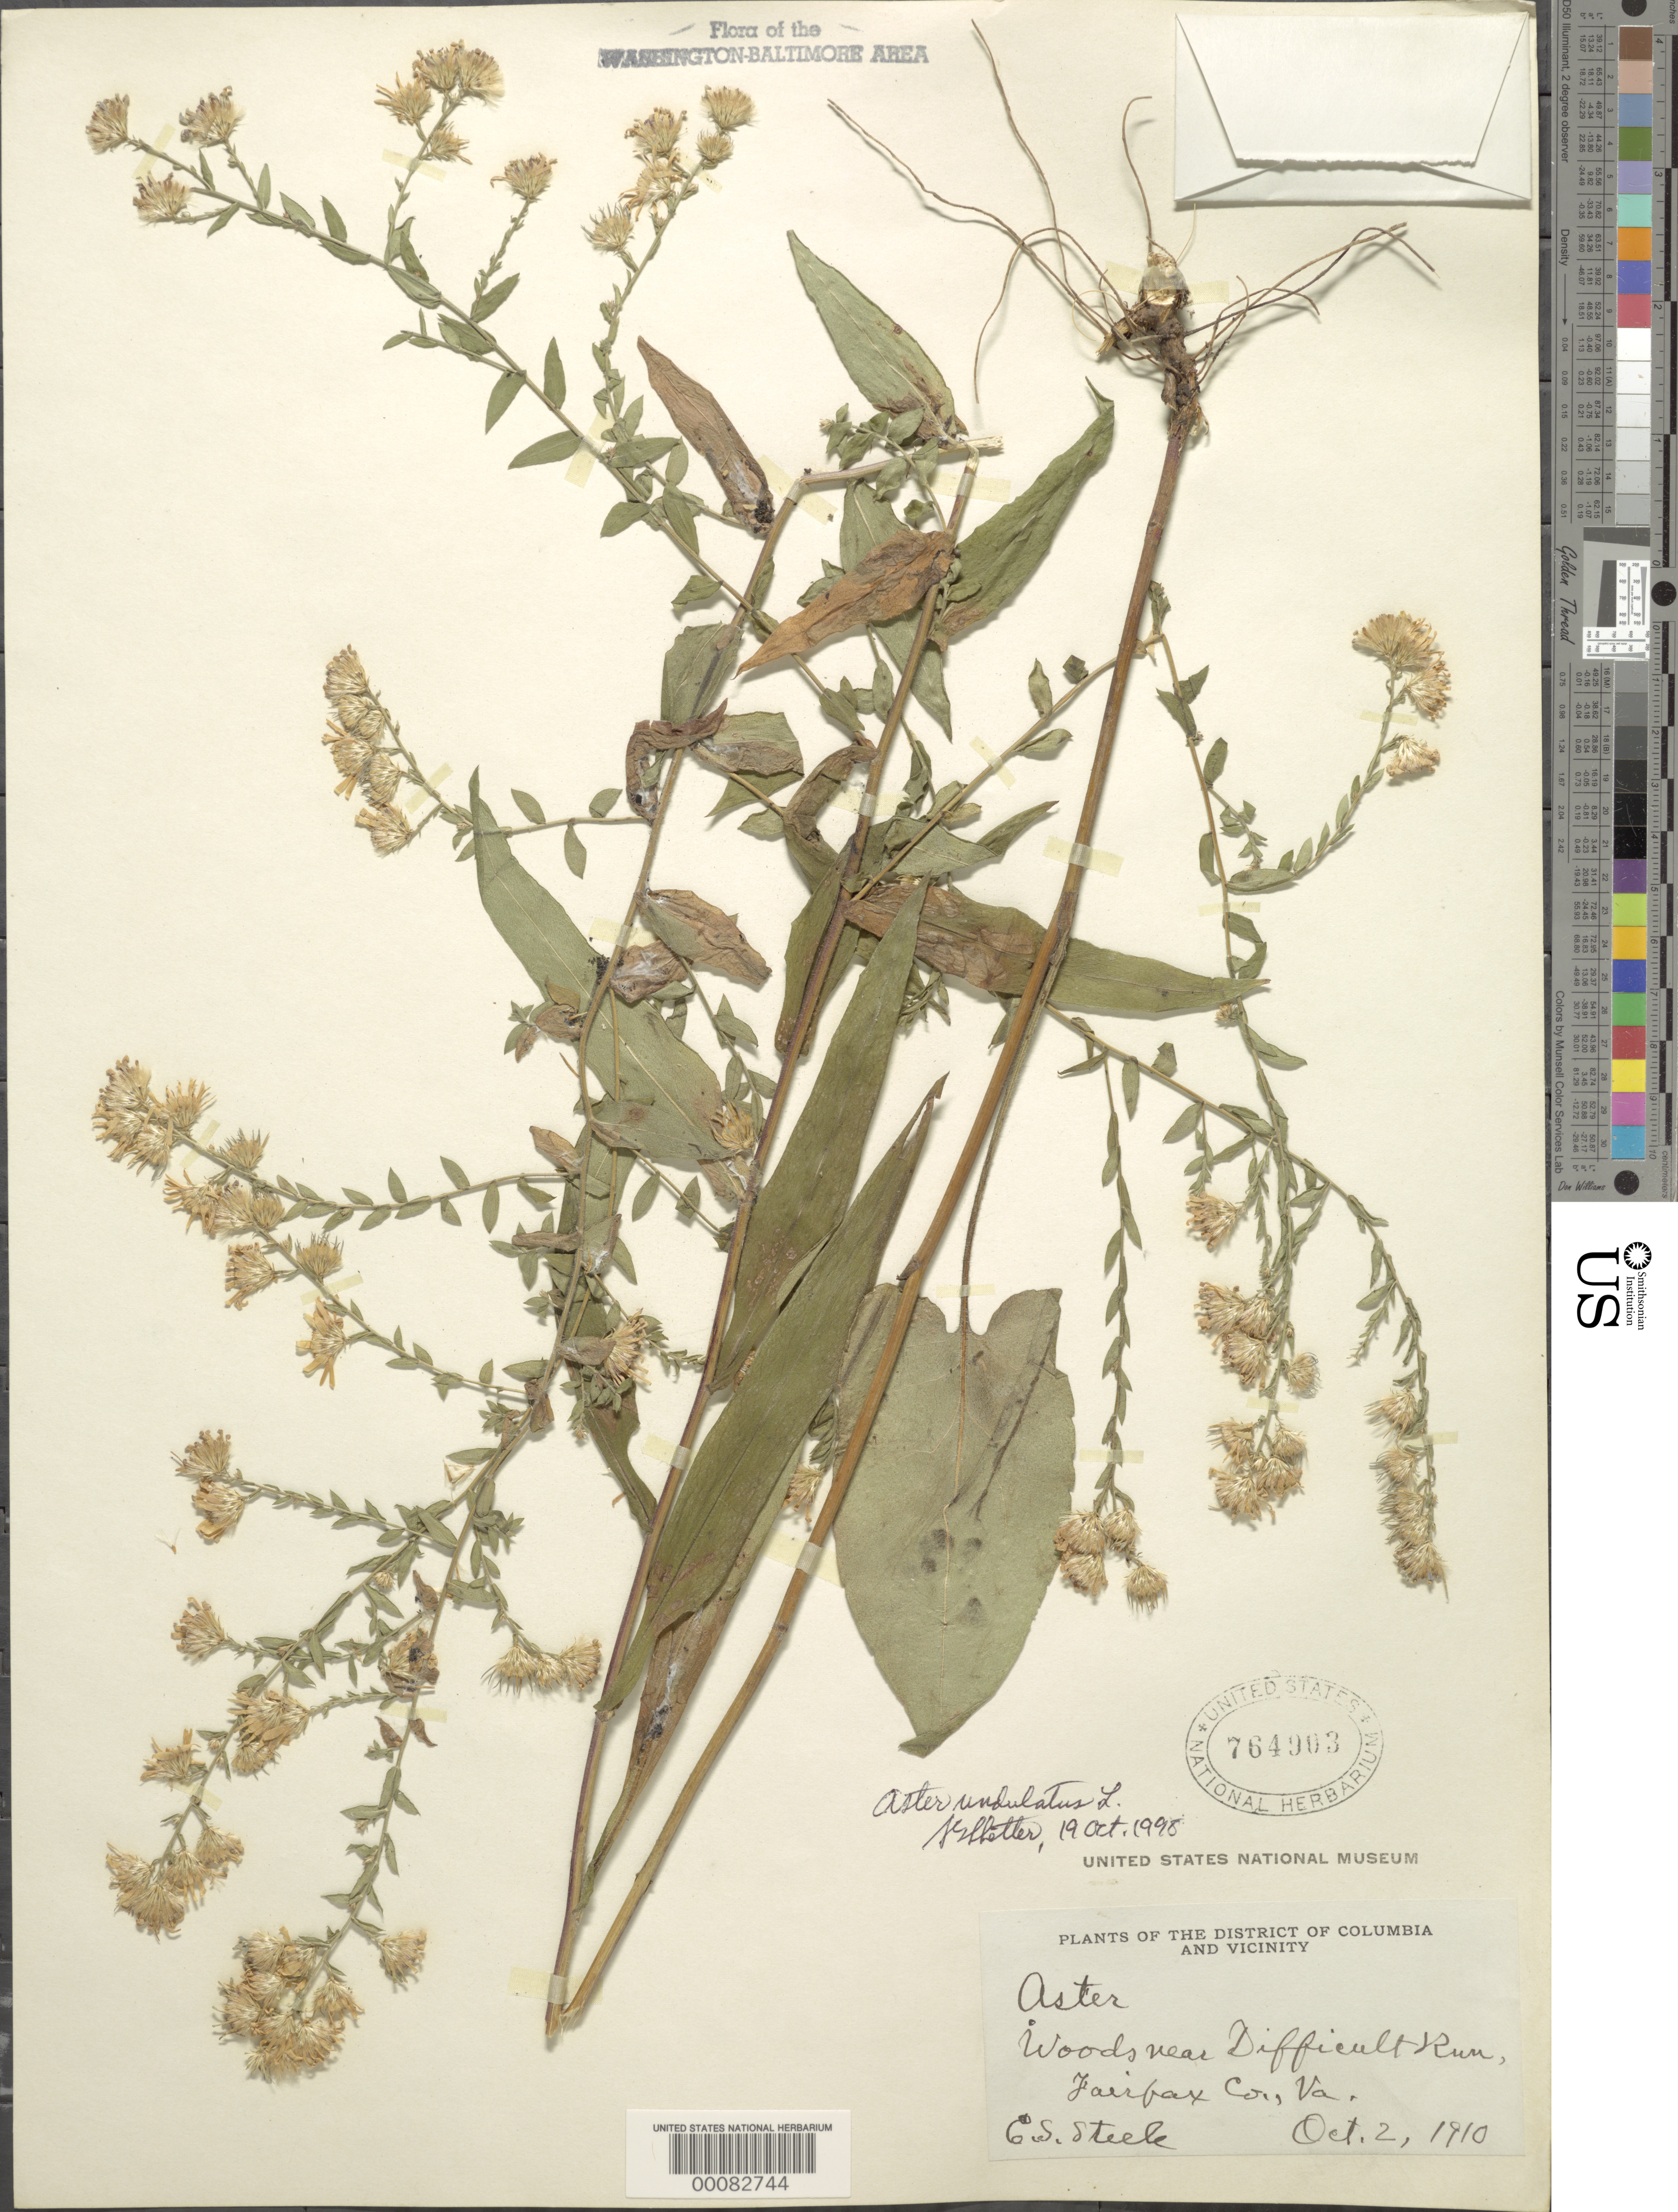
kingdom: Plantae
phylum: Tracheophyta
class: Magnoliopsida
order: Asterales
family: Asteraceae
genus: Symphyotrichum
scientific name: Symphyotrichum undulatum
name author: (L.) G.L. Nesom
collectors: E. Steele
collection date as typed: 02 Oct 1910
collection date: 1910-10-02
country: United States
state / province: Virginia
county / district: Fairfax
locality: Near Difficult Run C. & O. Canal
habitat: Woods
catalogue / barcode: US 764903